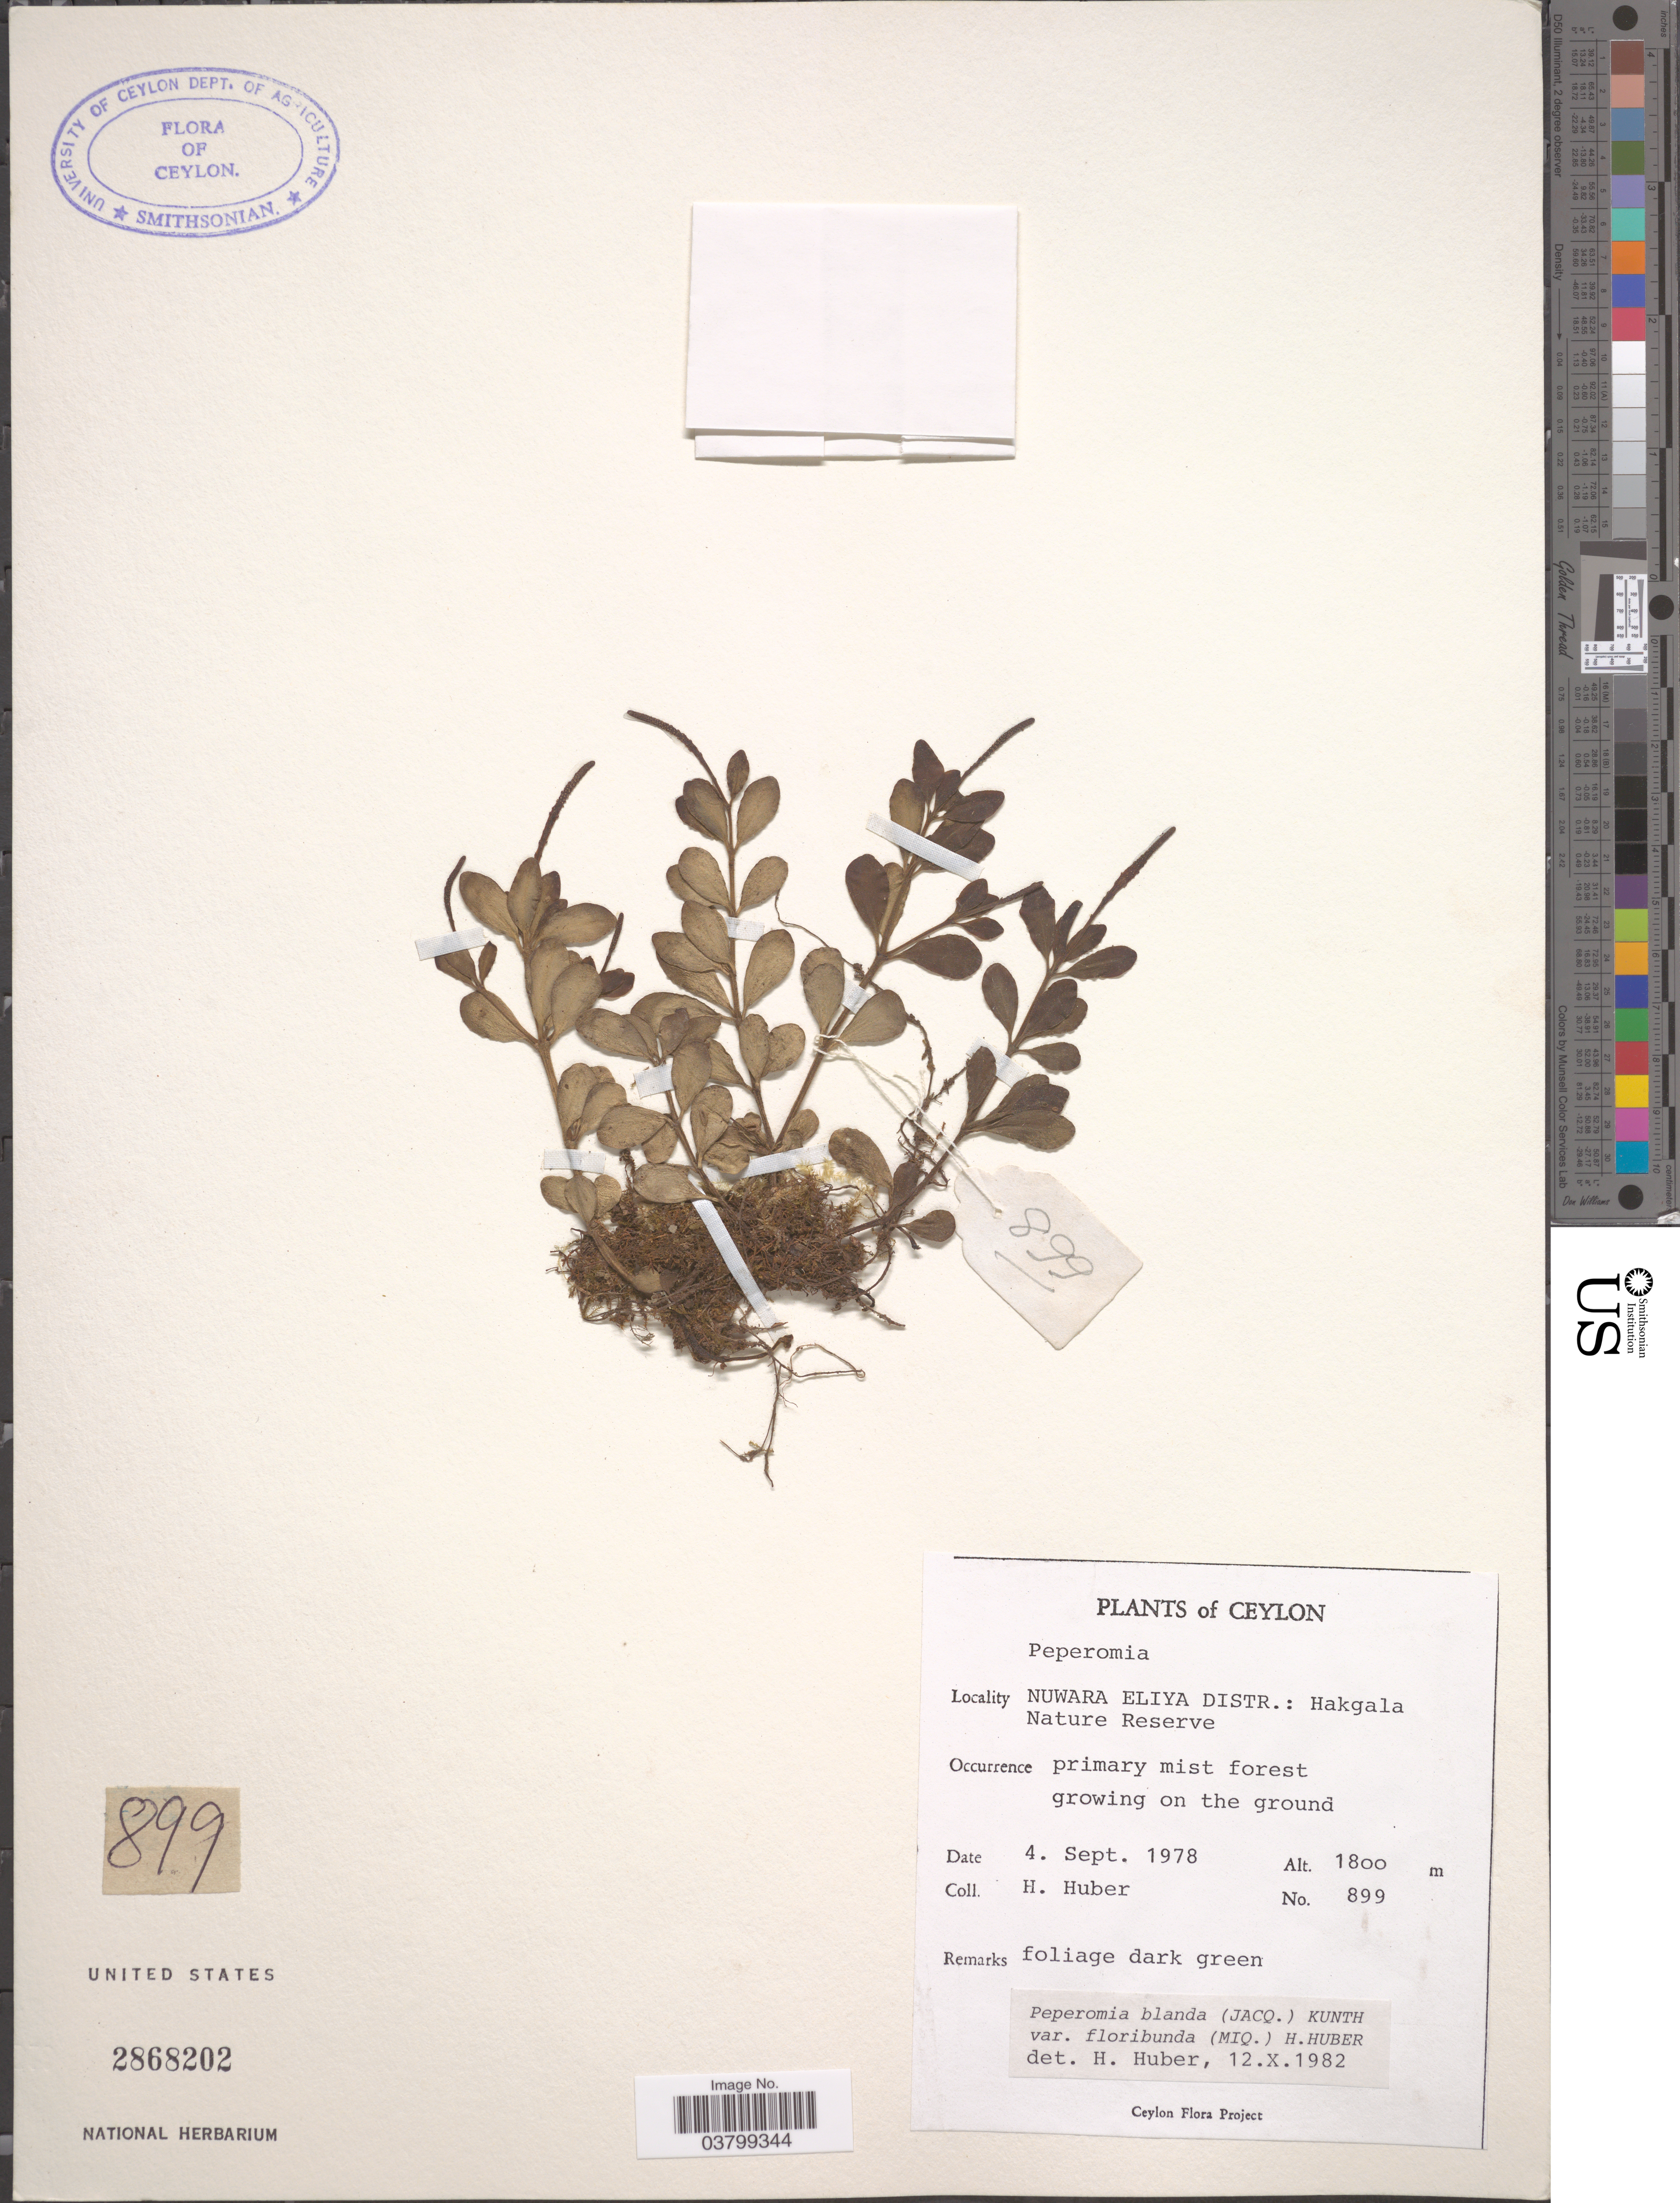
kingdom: Plantae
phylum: Tracheophyta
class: Magnoliopsida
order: Piperales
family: Piperaceae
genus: Peperomia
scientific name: Peperomia blanda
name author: (Jacq.) Kunth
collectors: H. Huber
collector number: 899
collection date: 1978-09-04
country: Sri Lanka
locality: Ceylon. Nuwara Eliya Distr.: Hakgala Nature Reserve.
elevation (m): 1800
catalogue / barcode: US 2868202